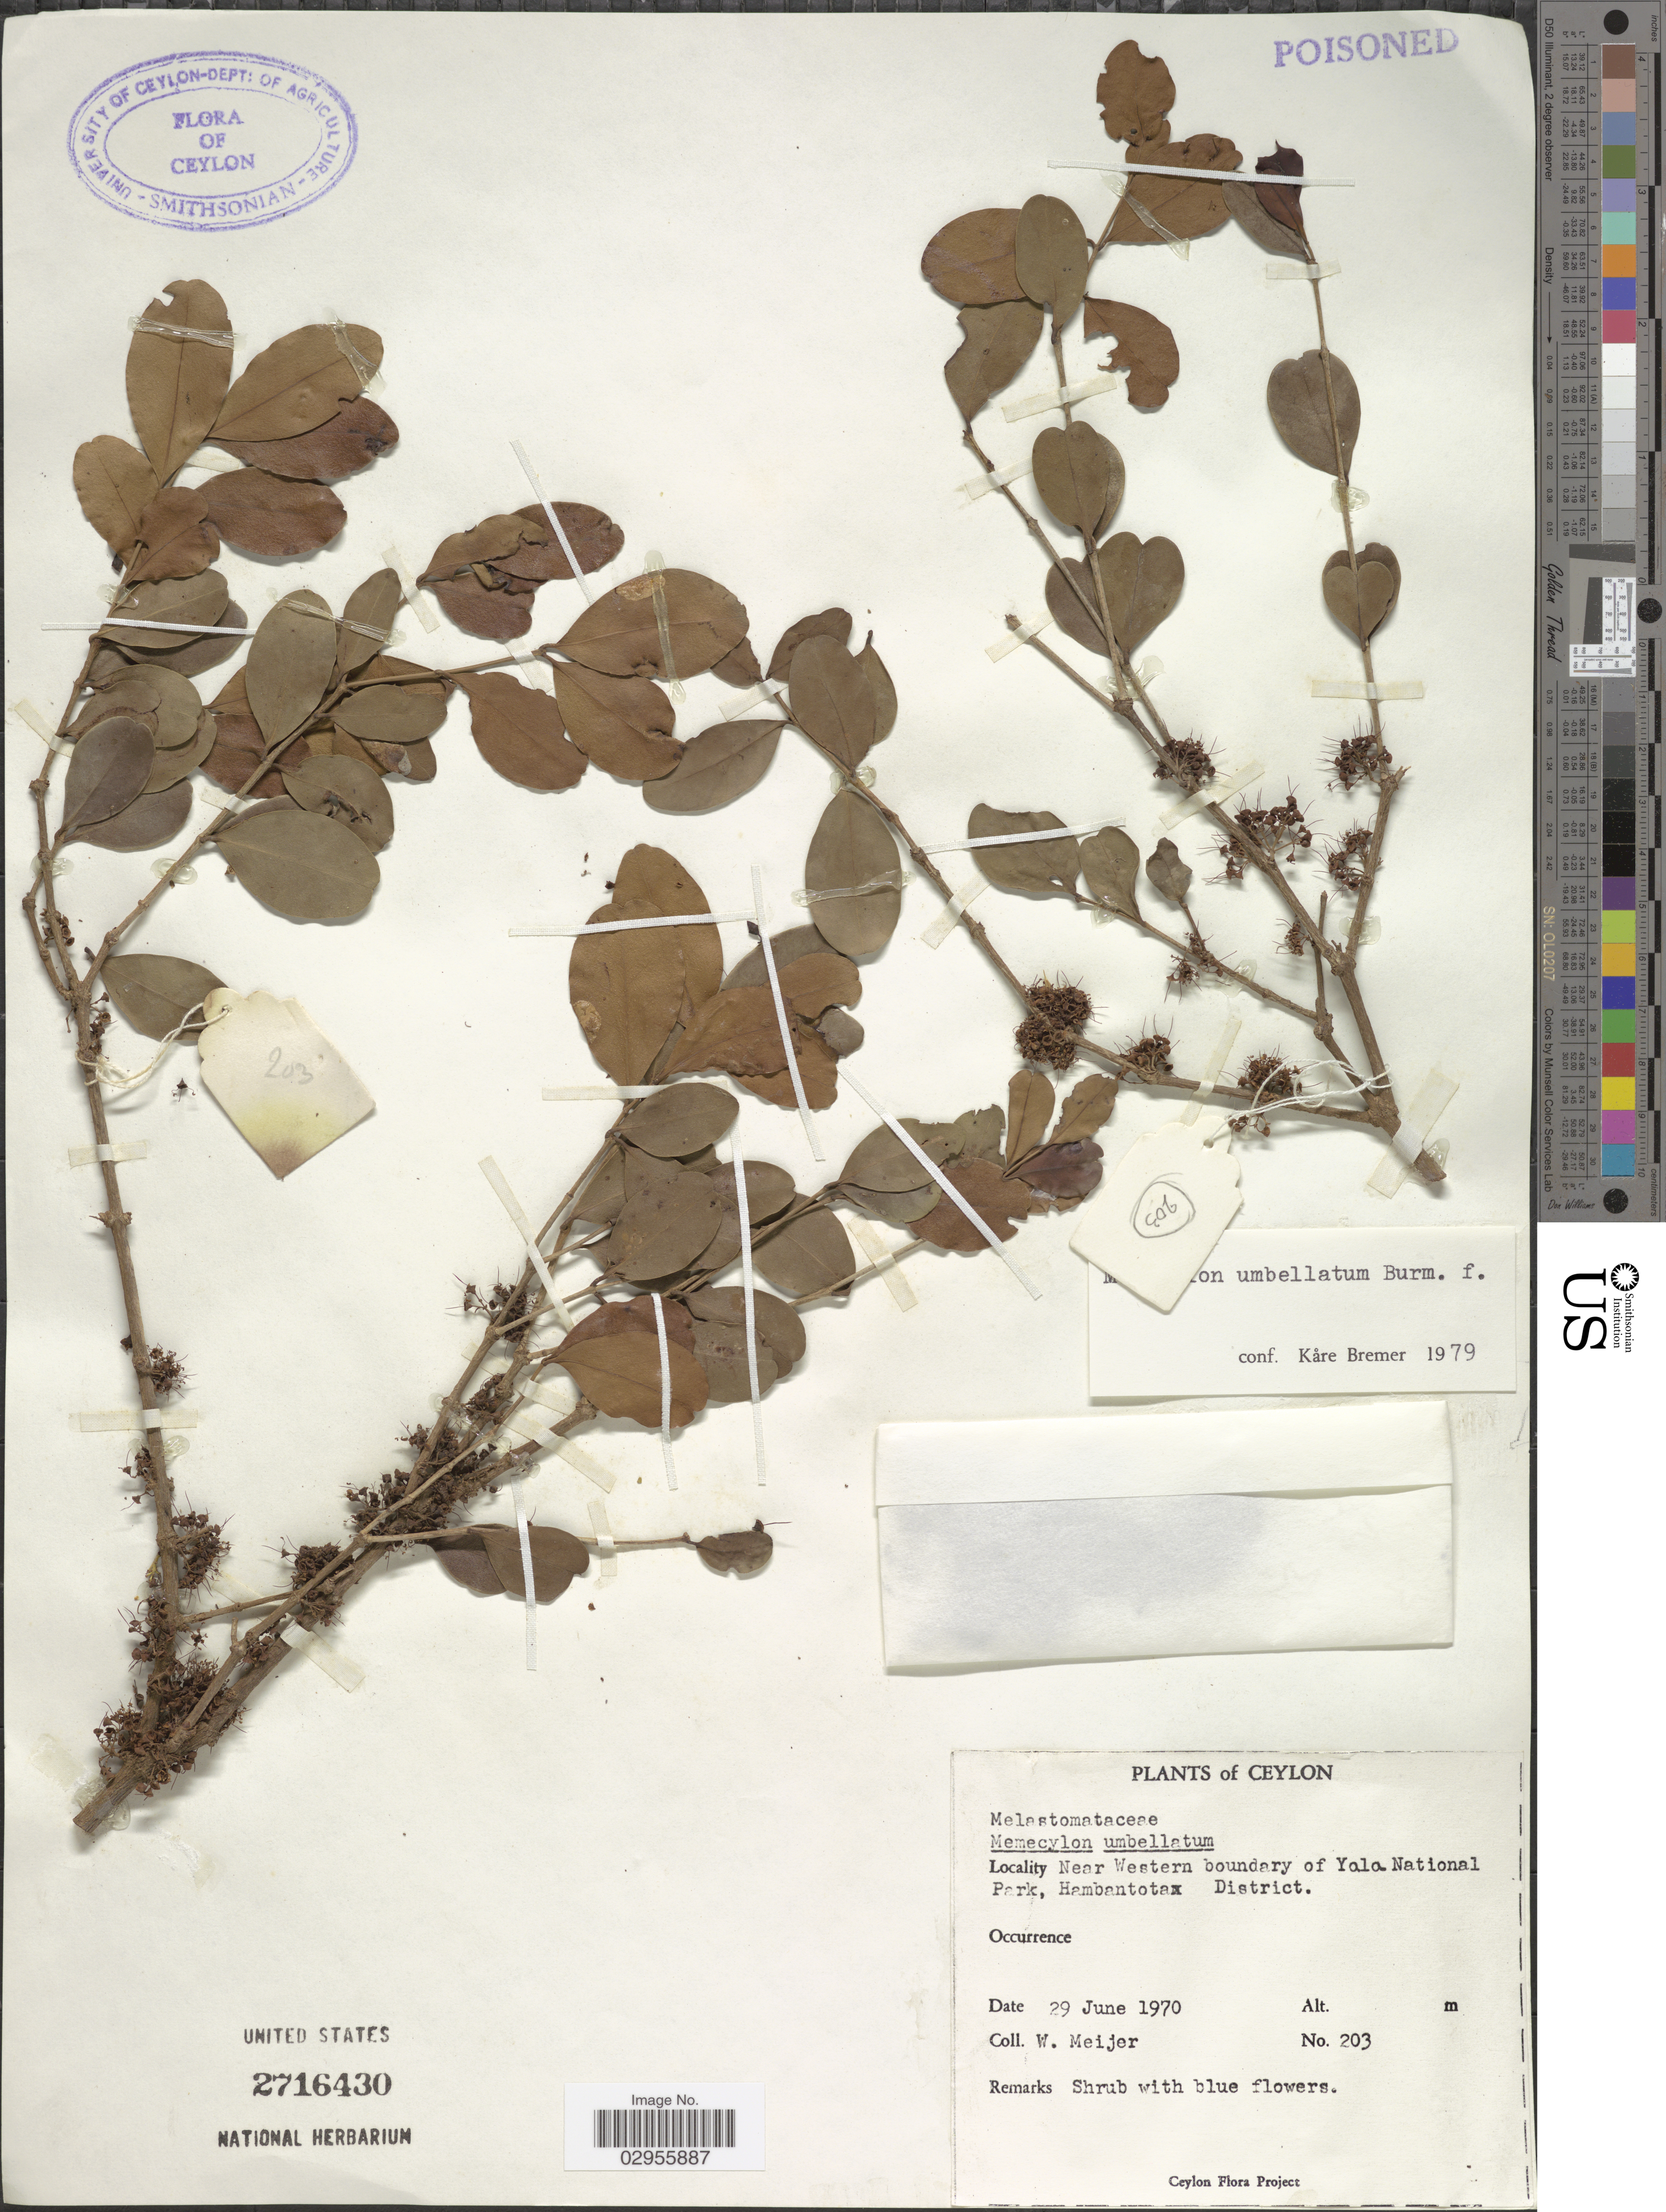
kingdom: Plantae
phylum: Tracheophyta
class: Magnoliopsida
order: Myrtales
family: Melastomataceae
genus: Memecylon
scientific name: Memecylon umbellatum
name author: Burm. f.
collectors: W. Meijer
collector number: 203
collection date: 1970-06-29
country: Sri Lanka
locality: Ceylon. Near Western boundary of Yolo-National Park, Hambantota District.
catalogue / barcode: US 2716430